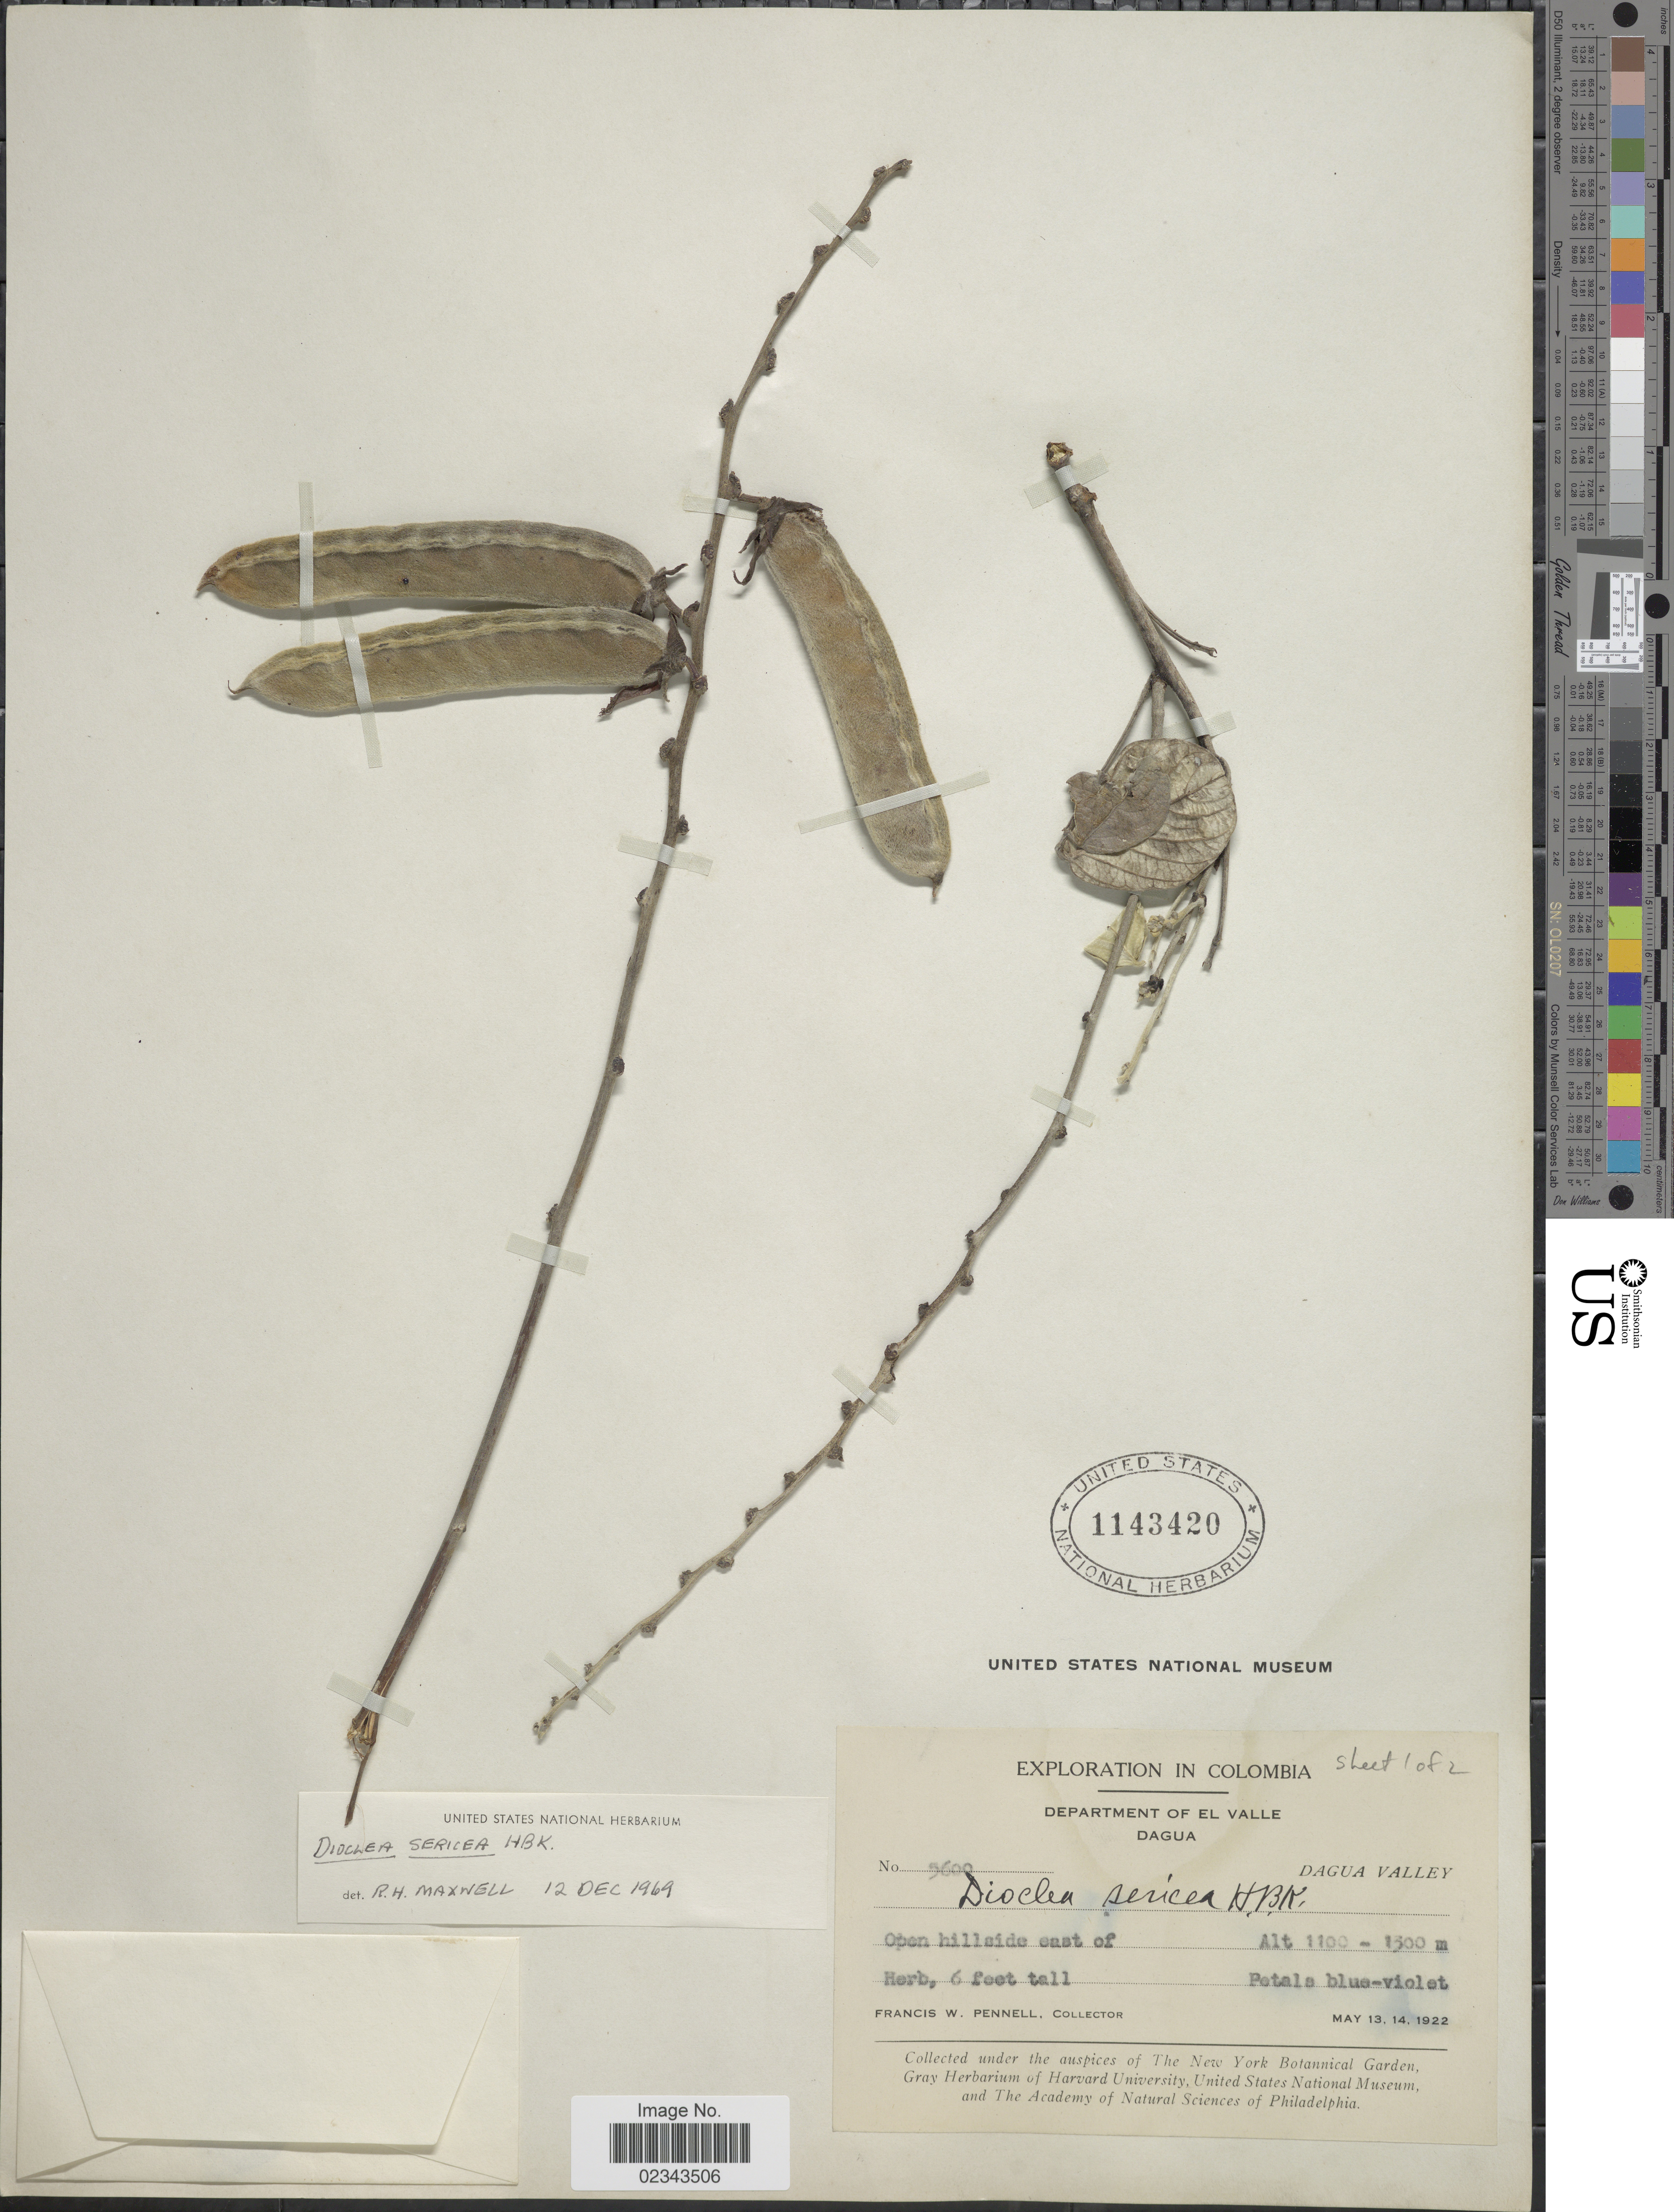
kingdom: Plantae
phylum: Tracheophyta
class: Magnoliopsida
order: Fabales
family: Fabaceae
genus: Dioclea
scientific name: Dioclea sericea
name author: Kunth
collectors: F. W. Pennell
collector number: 5600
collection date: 1922-05-13/1922-05-14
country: Colombia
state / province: Valle del Cauca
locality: Department of El Valle, Dagua, Dagua Valley, open hillside east of.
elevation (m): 1100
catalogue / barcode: US 1143420